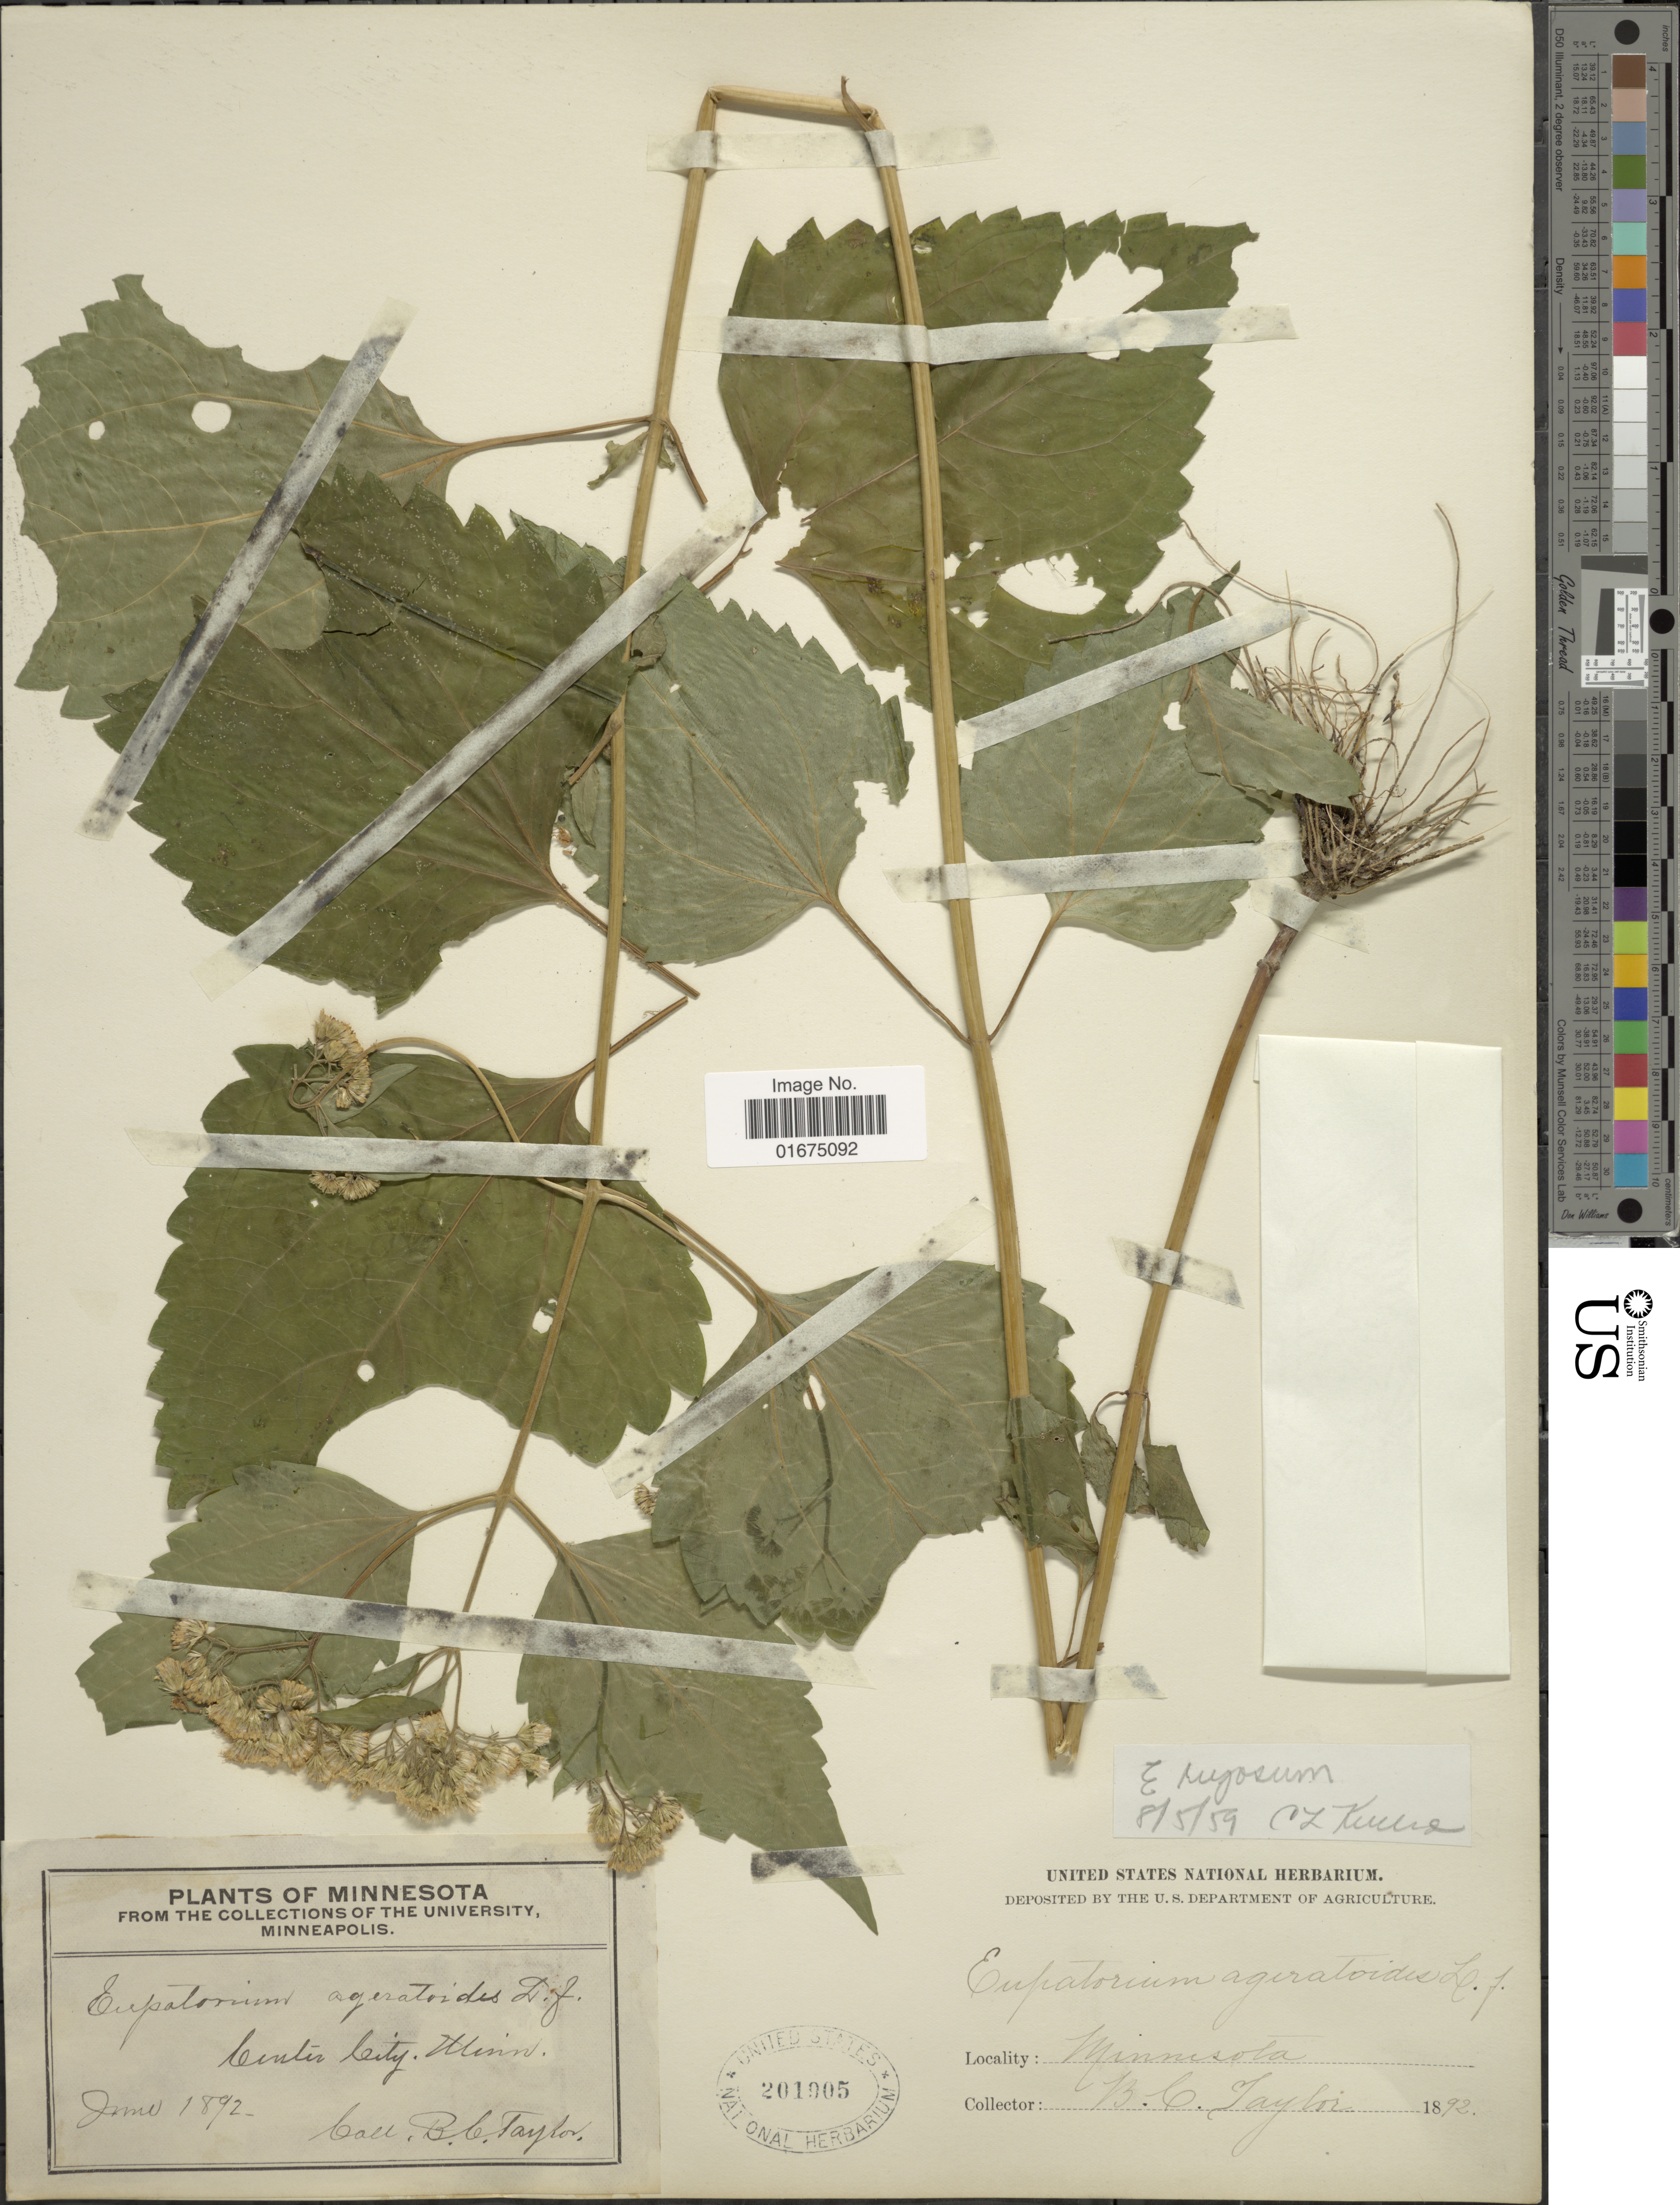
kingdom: Plantae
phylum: Tracheophyta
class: Magnoliopsida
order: Asterales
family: Asteraceae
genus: Ageratina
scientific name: Ageratina altissima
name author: (L.) R.M. King & H. Rob.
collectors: B. C. Taylor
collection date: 1892-06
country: United States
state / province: Minnesota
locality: Center City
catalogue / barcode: US 201905